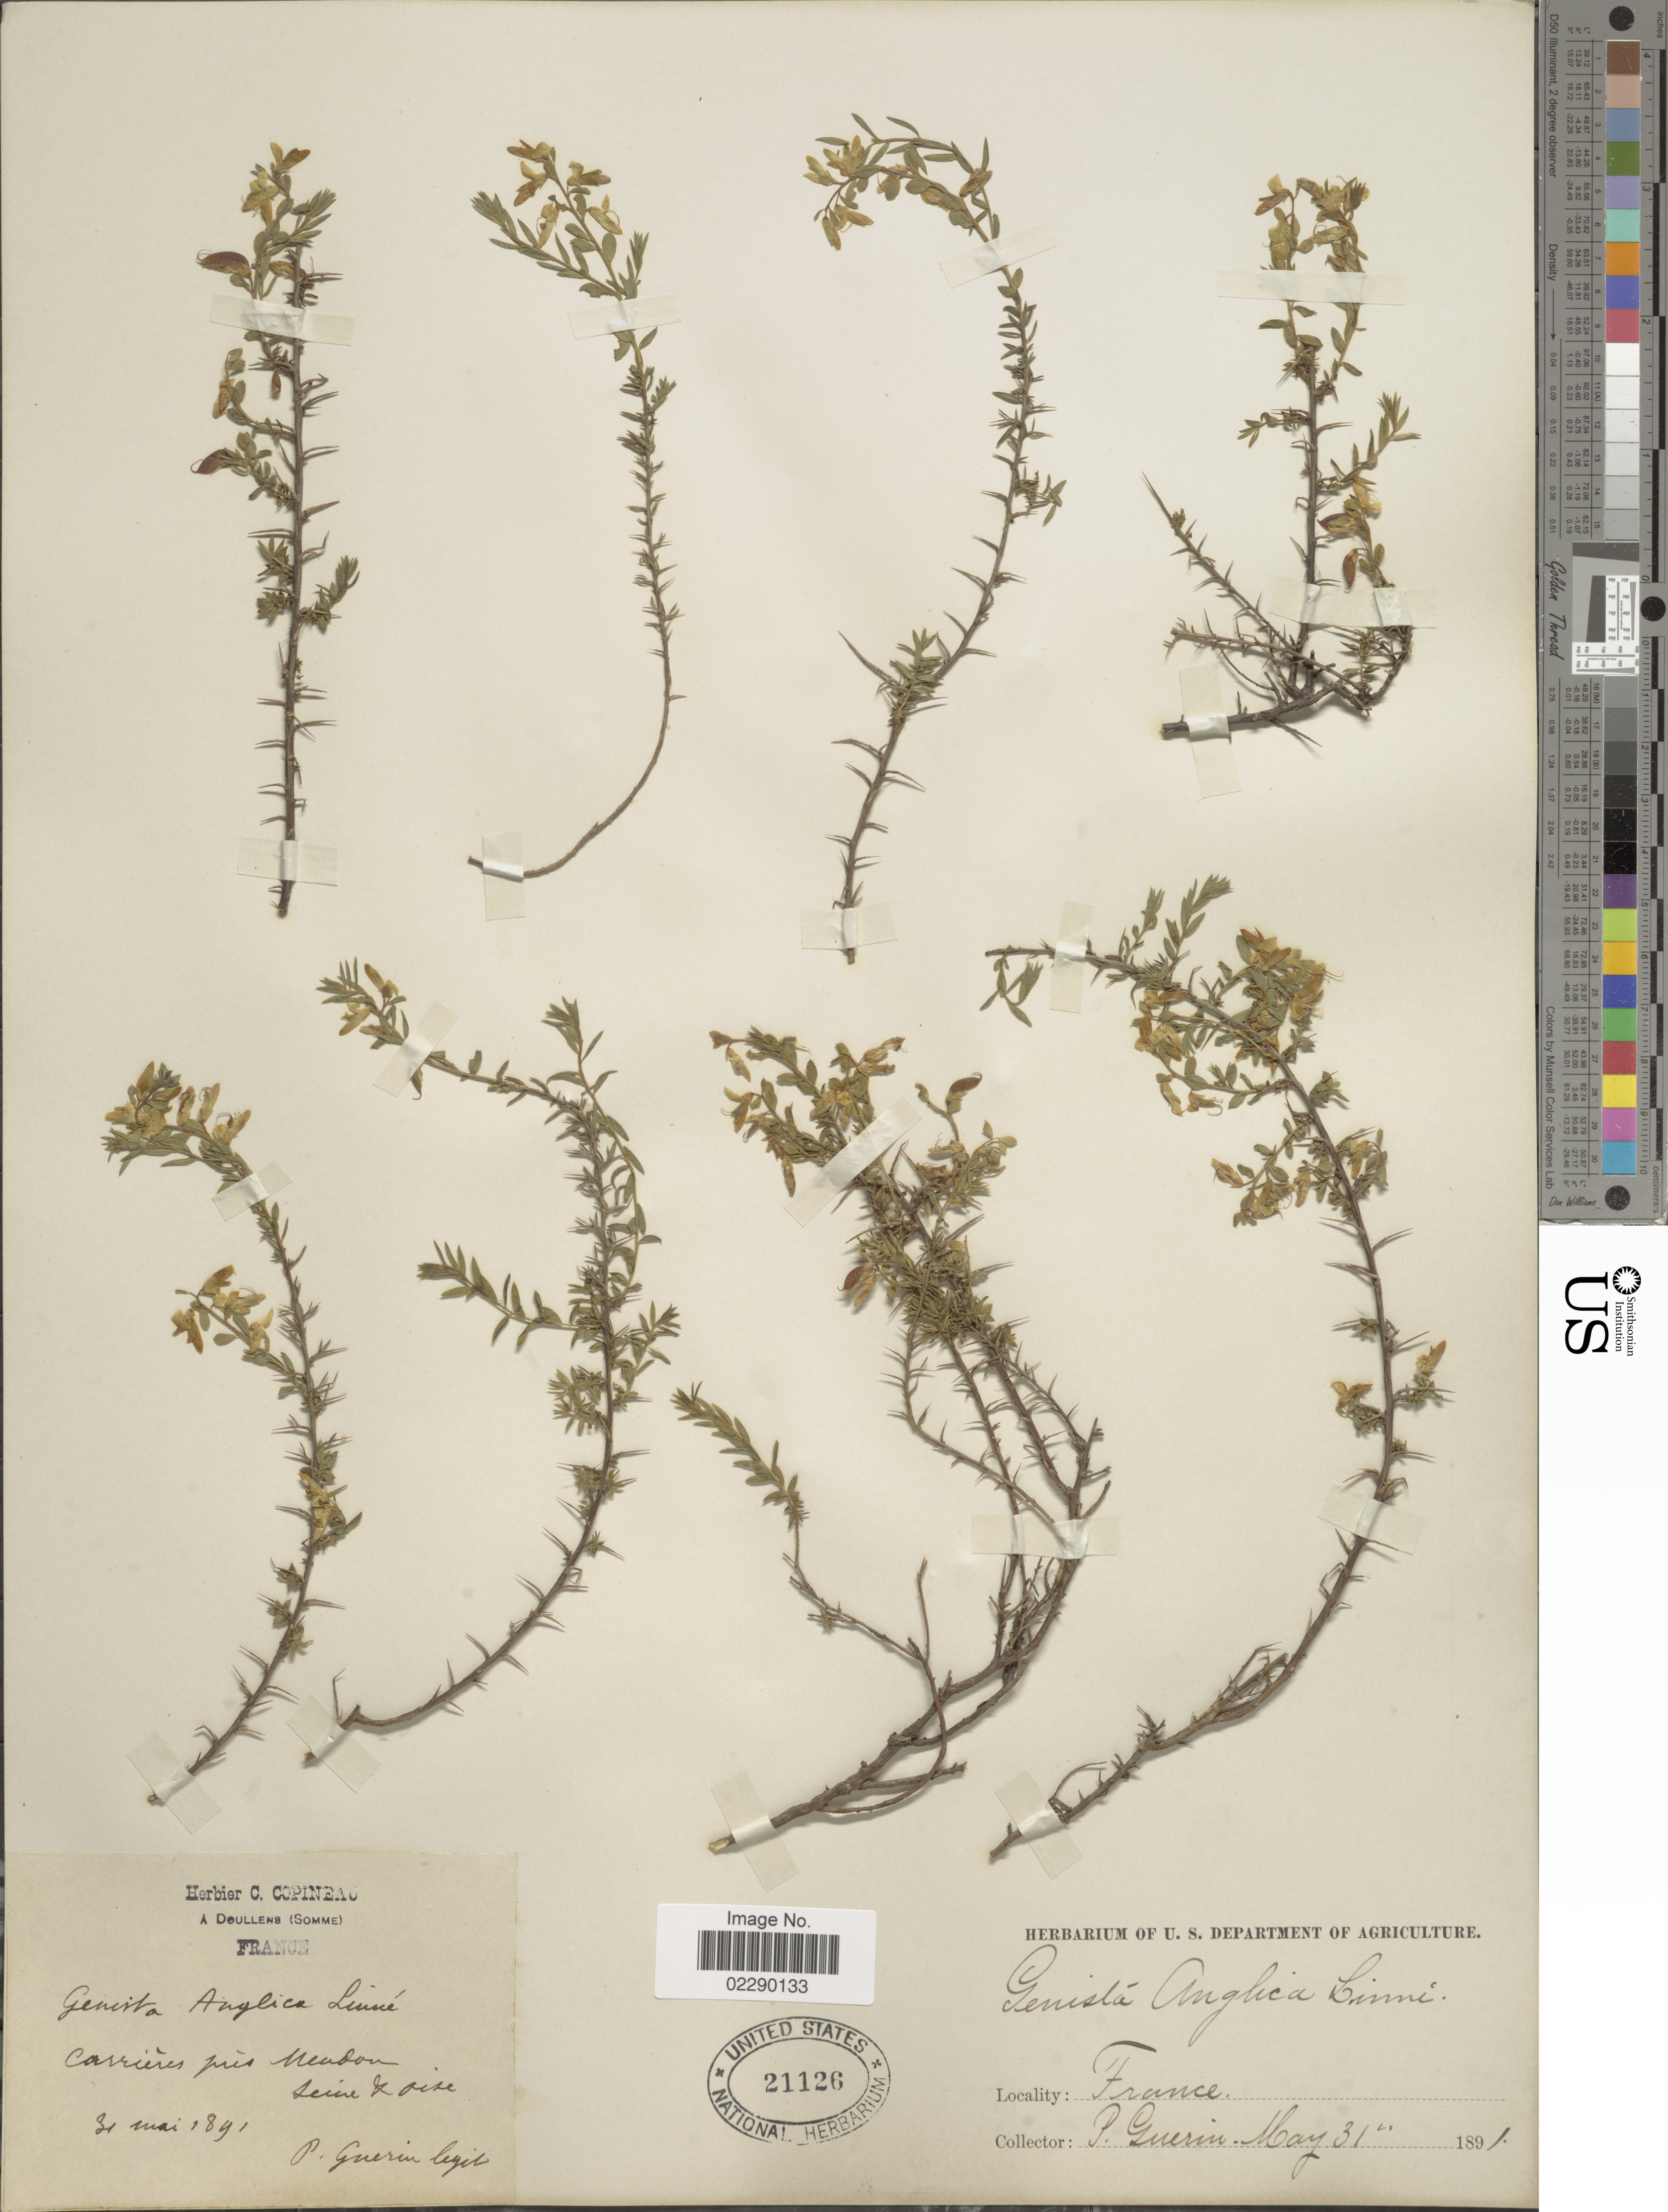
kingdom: Plantae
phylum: Tracheophyta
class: Magnoliopsida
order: Fabales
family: Fabaceae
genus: Genista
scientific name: Genista anglica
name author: L.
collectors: P. Guerin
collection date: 1891-05-31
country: France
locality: Carrières près Mendon Seine & Oise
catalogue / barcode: US 21126